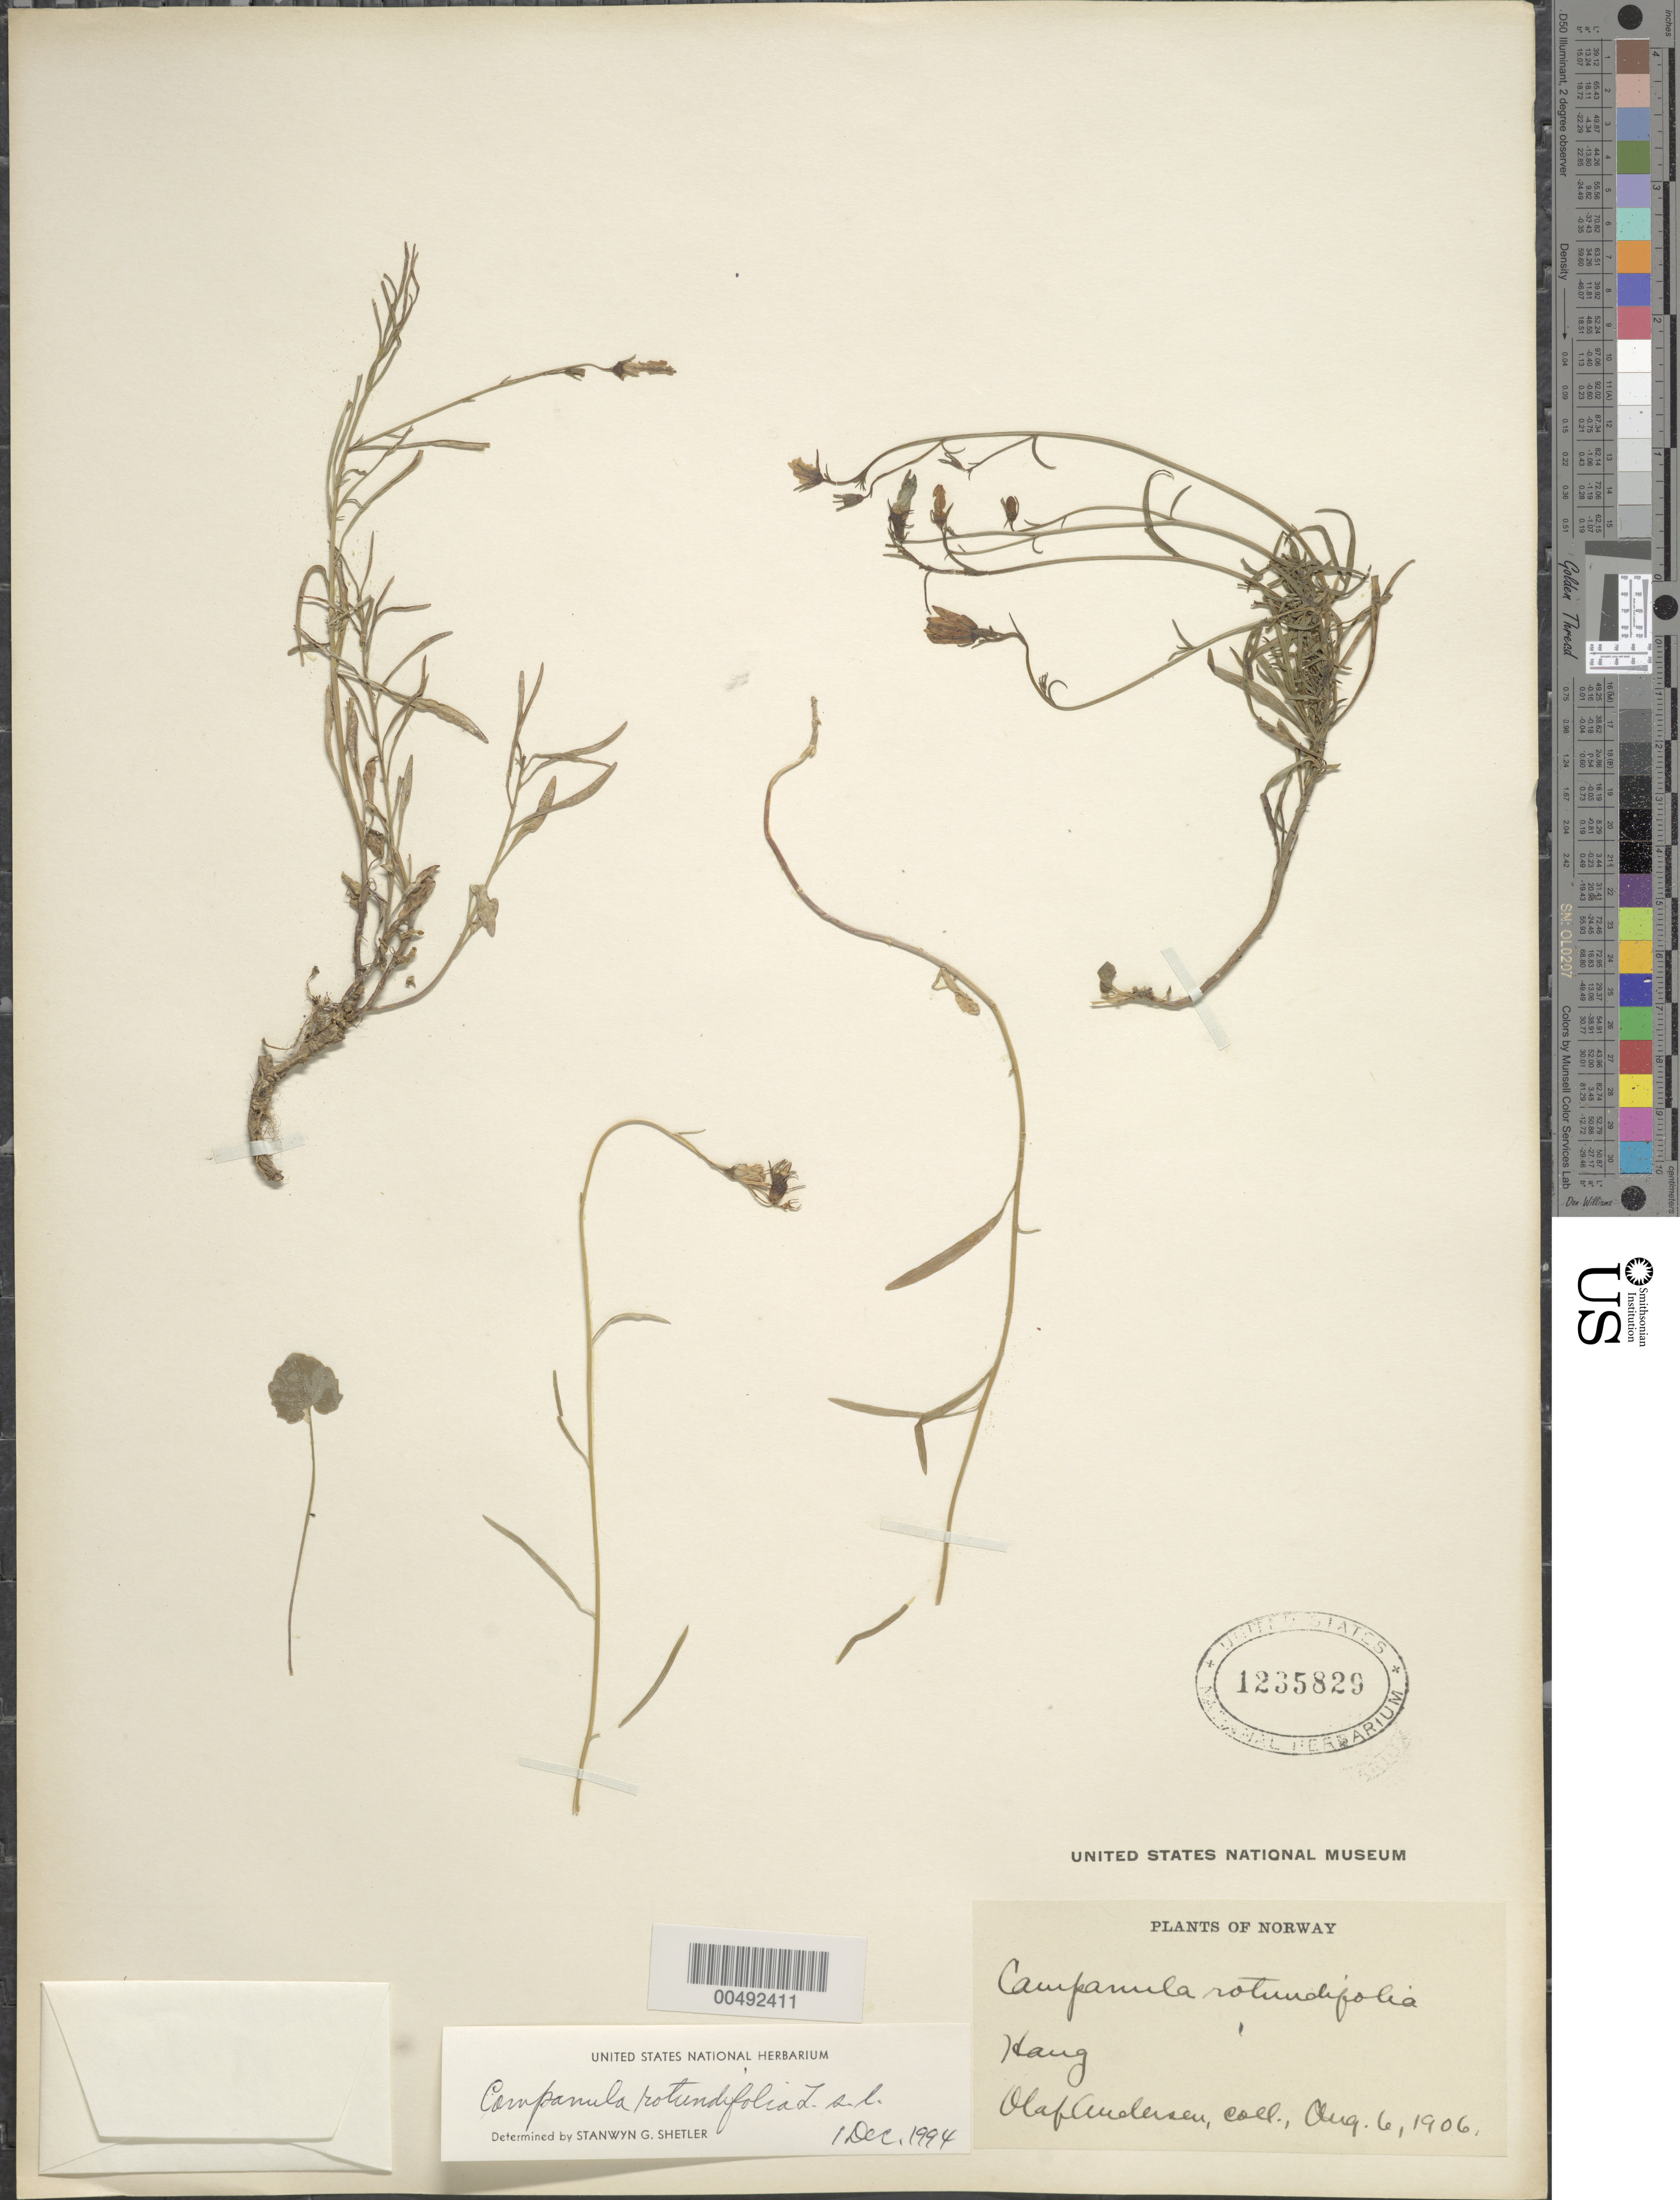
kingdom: Plantae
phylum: Tracheophyta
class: Magnoliopsida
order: Asterales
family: Campanulaceae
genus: Campanula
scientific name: Campanula rotundifolia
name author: L.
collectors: O. Andersen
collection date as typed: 06 Aug 1906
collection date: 1906-08-06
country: Norway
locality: Haug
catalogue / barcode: US 1235829